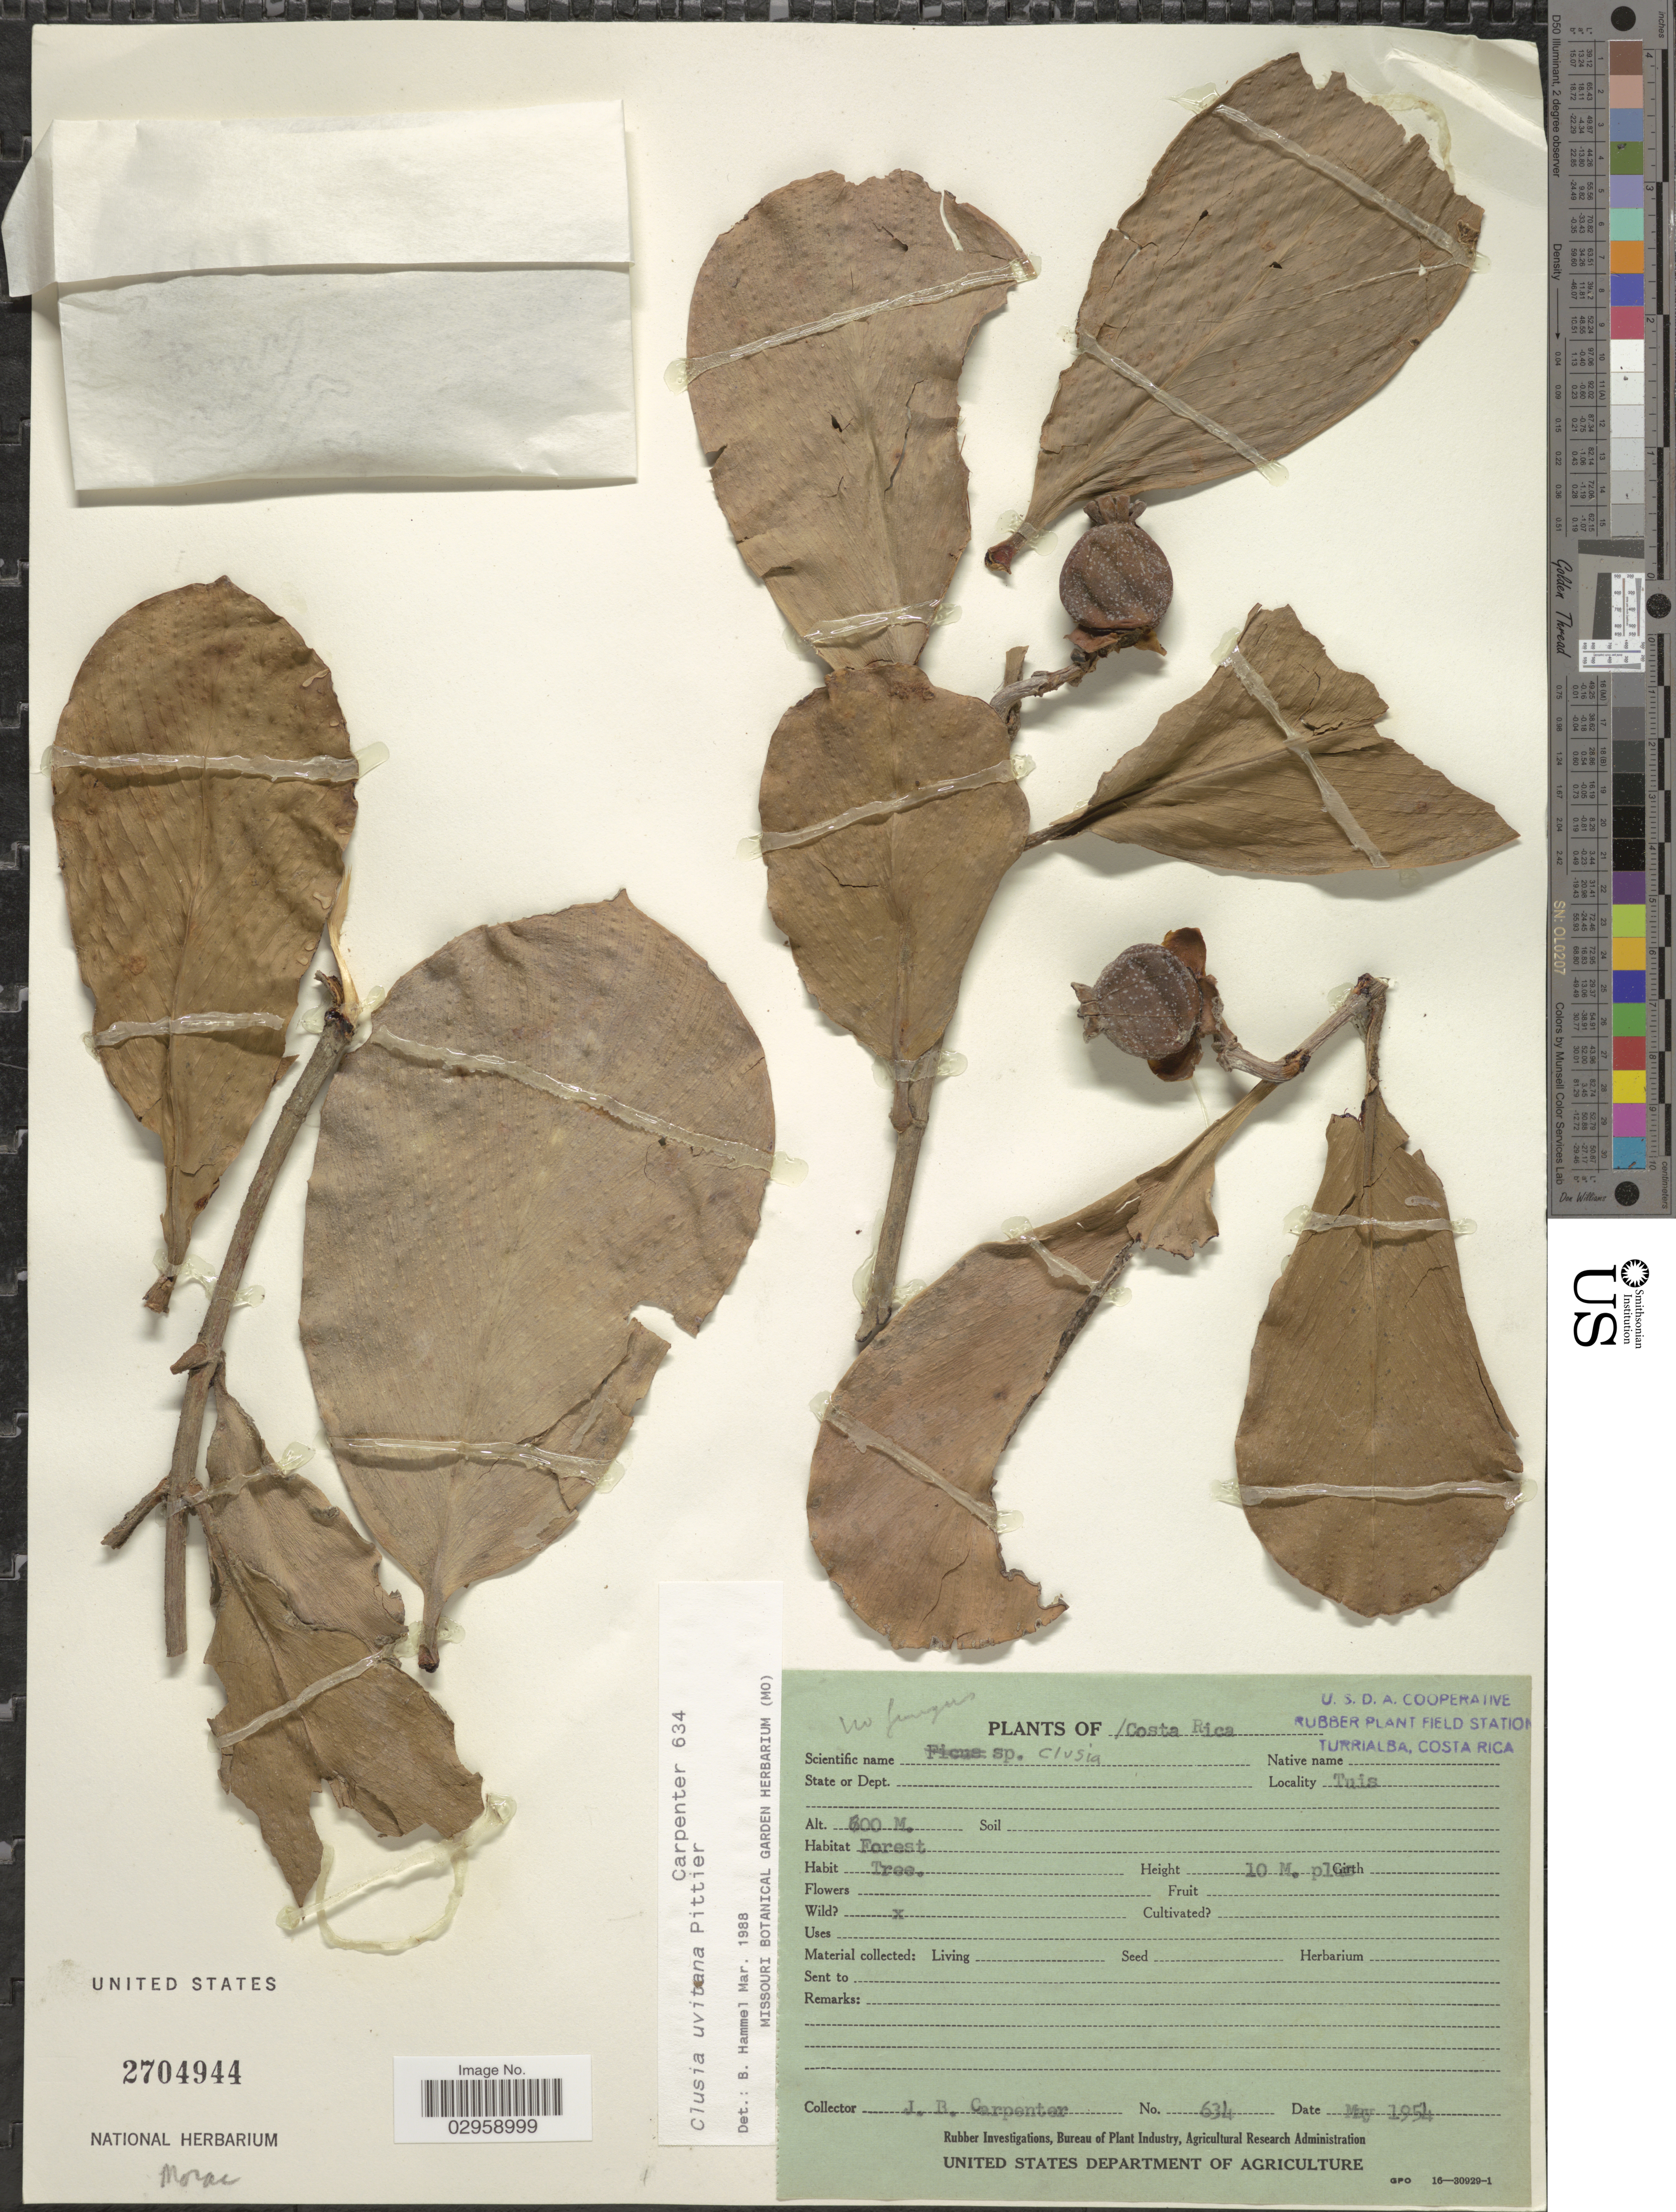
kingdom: Plantae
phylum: Tracheophyta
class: Magnoliopsida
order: Malpighiales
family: Clusiaceae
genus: Clusia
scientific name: Clusia uvitana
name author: Pittier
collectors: J. Carpenter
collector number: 634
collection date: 1954-05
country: Costa Rica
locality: Tuis.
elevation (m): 600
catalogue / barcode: US 2704944